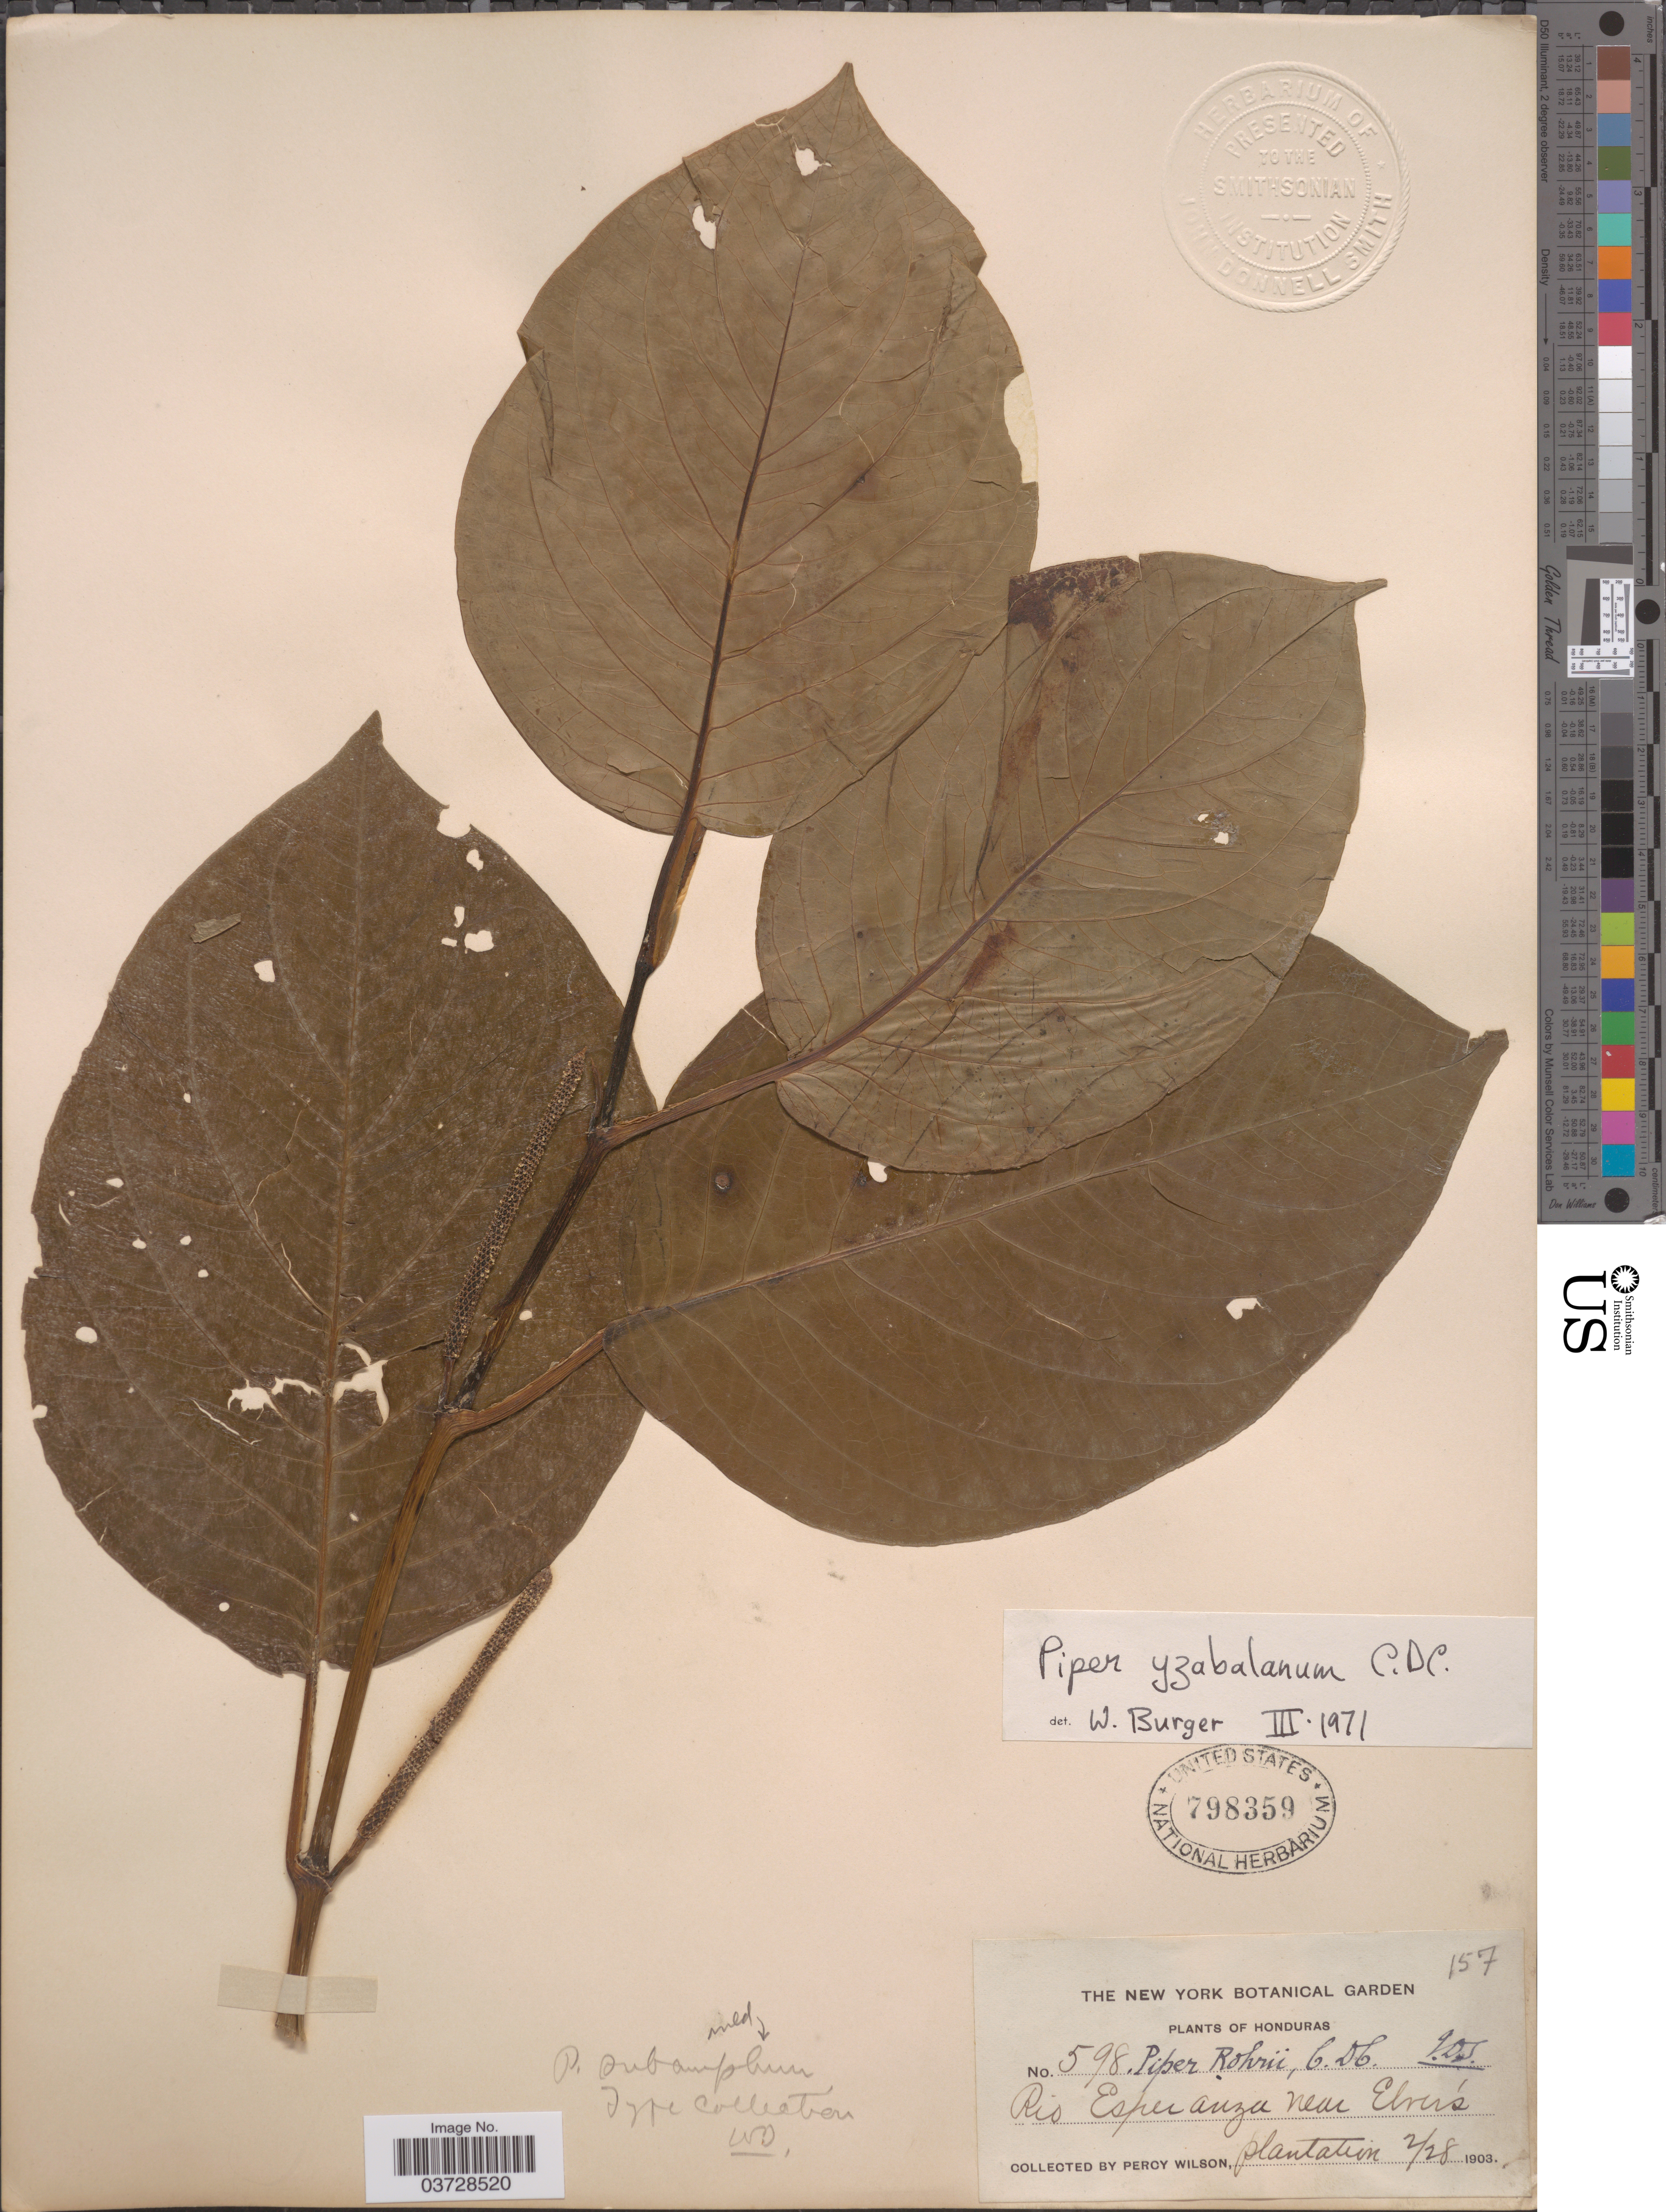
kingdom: Plantae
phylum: Tracheophyta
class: Magnoliopsida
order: Piperales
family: Piperaceae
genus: Piper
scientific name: Piper yzabalanum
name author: C. DC.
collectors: P. Wilson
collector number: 598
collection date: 1903-02-28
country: Honduras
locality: Rio Esperanza near Elver's Plantation.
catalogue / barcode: US 798359